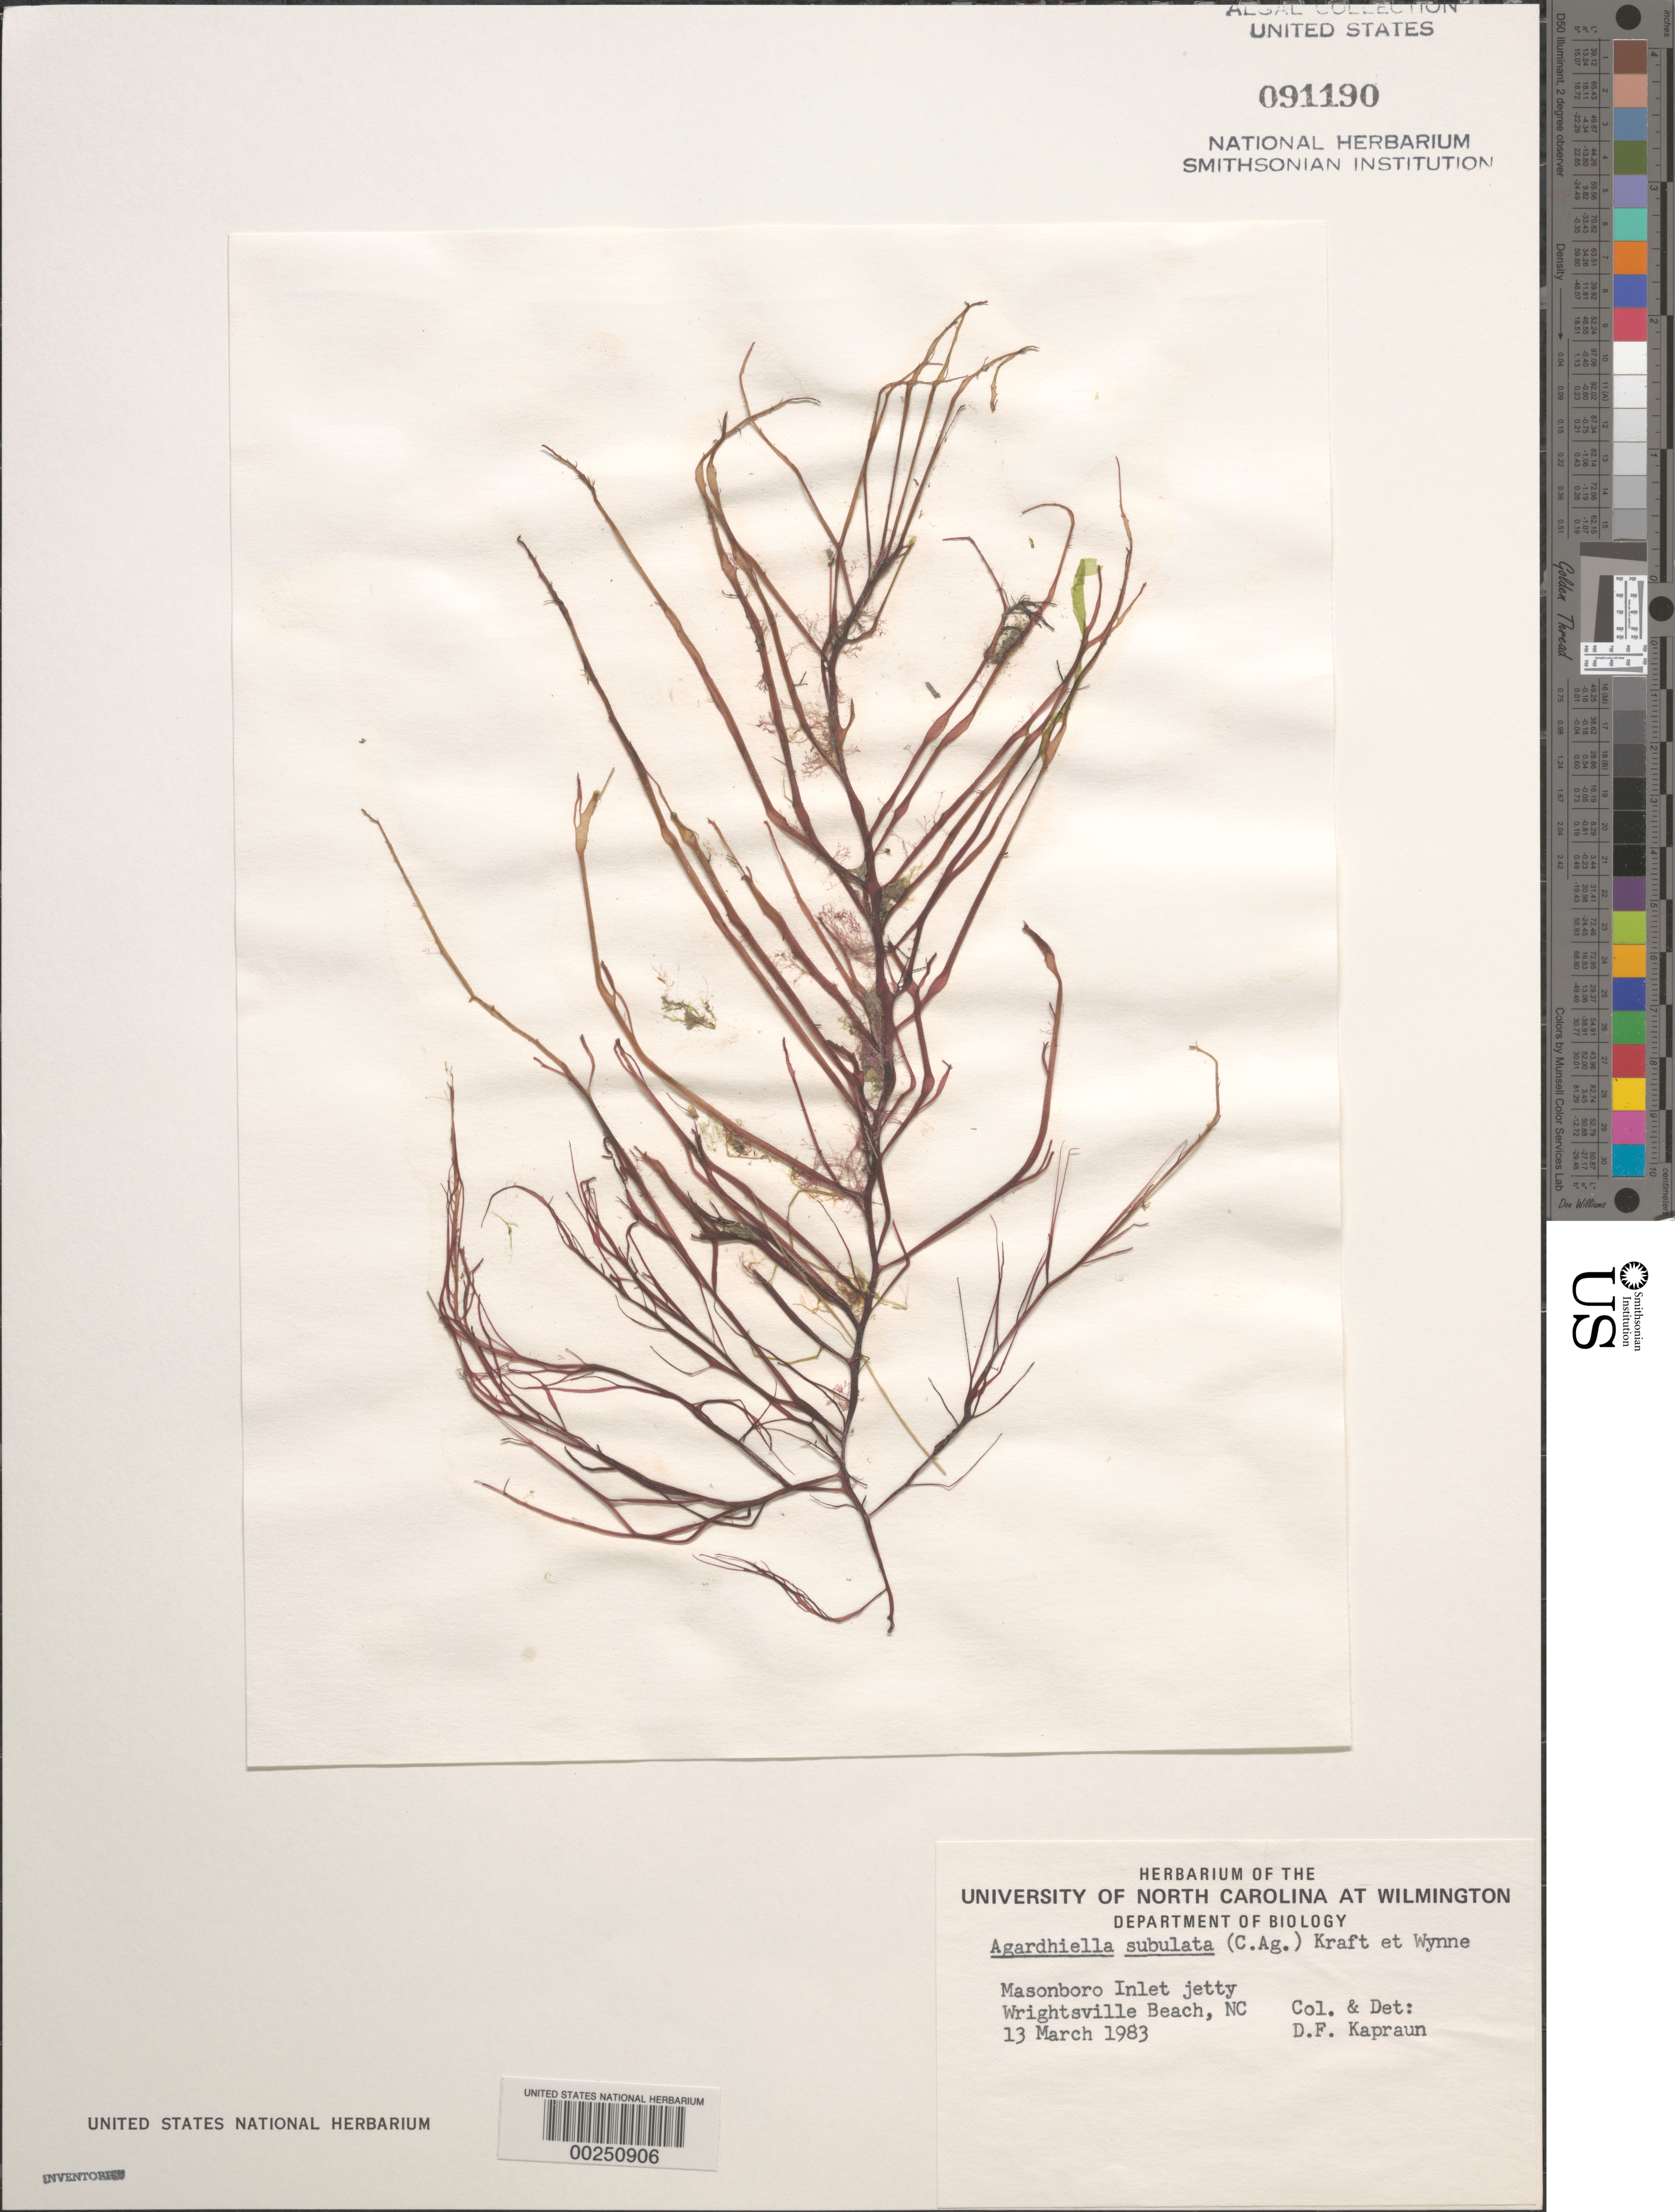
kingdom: Plantae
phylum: Rhodophyta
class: Florideophyceae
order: Gigartinales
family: Solieriaceae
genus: Agardhiella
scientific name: Agardhiella subulata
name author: (C. Agardh) G.T.Kraft & M.J. Wynne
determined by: Kapraun, D. F.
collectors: D. F. Kapraun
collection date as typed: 13 Mar 1983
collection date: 1983-03-13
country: United States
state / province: North Carolina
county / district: New Hanover County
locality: Wrightsville Beach, Masonboro Inlet jetty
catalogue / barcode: US 91190